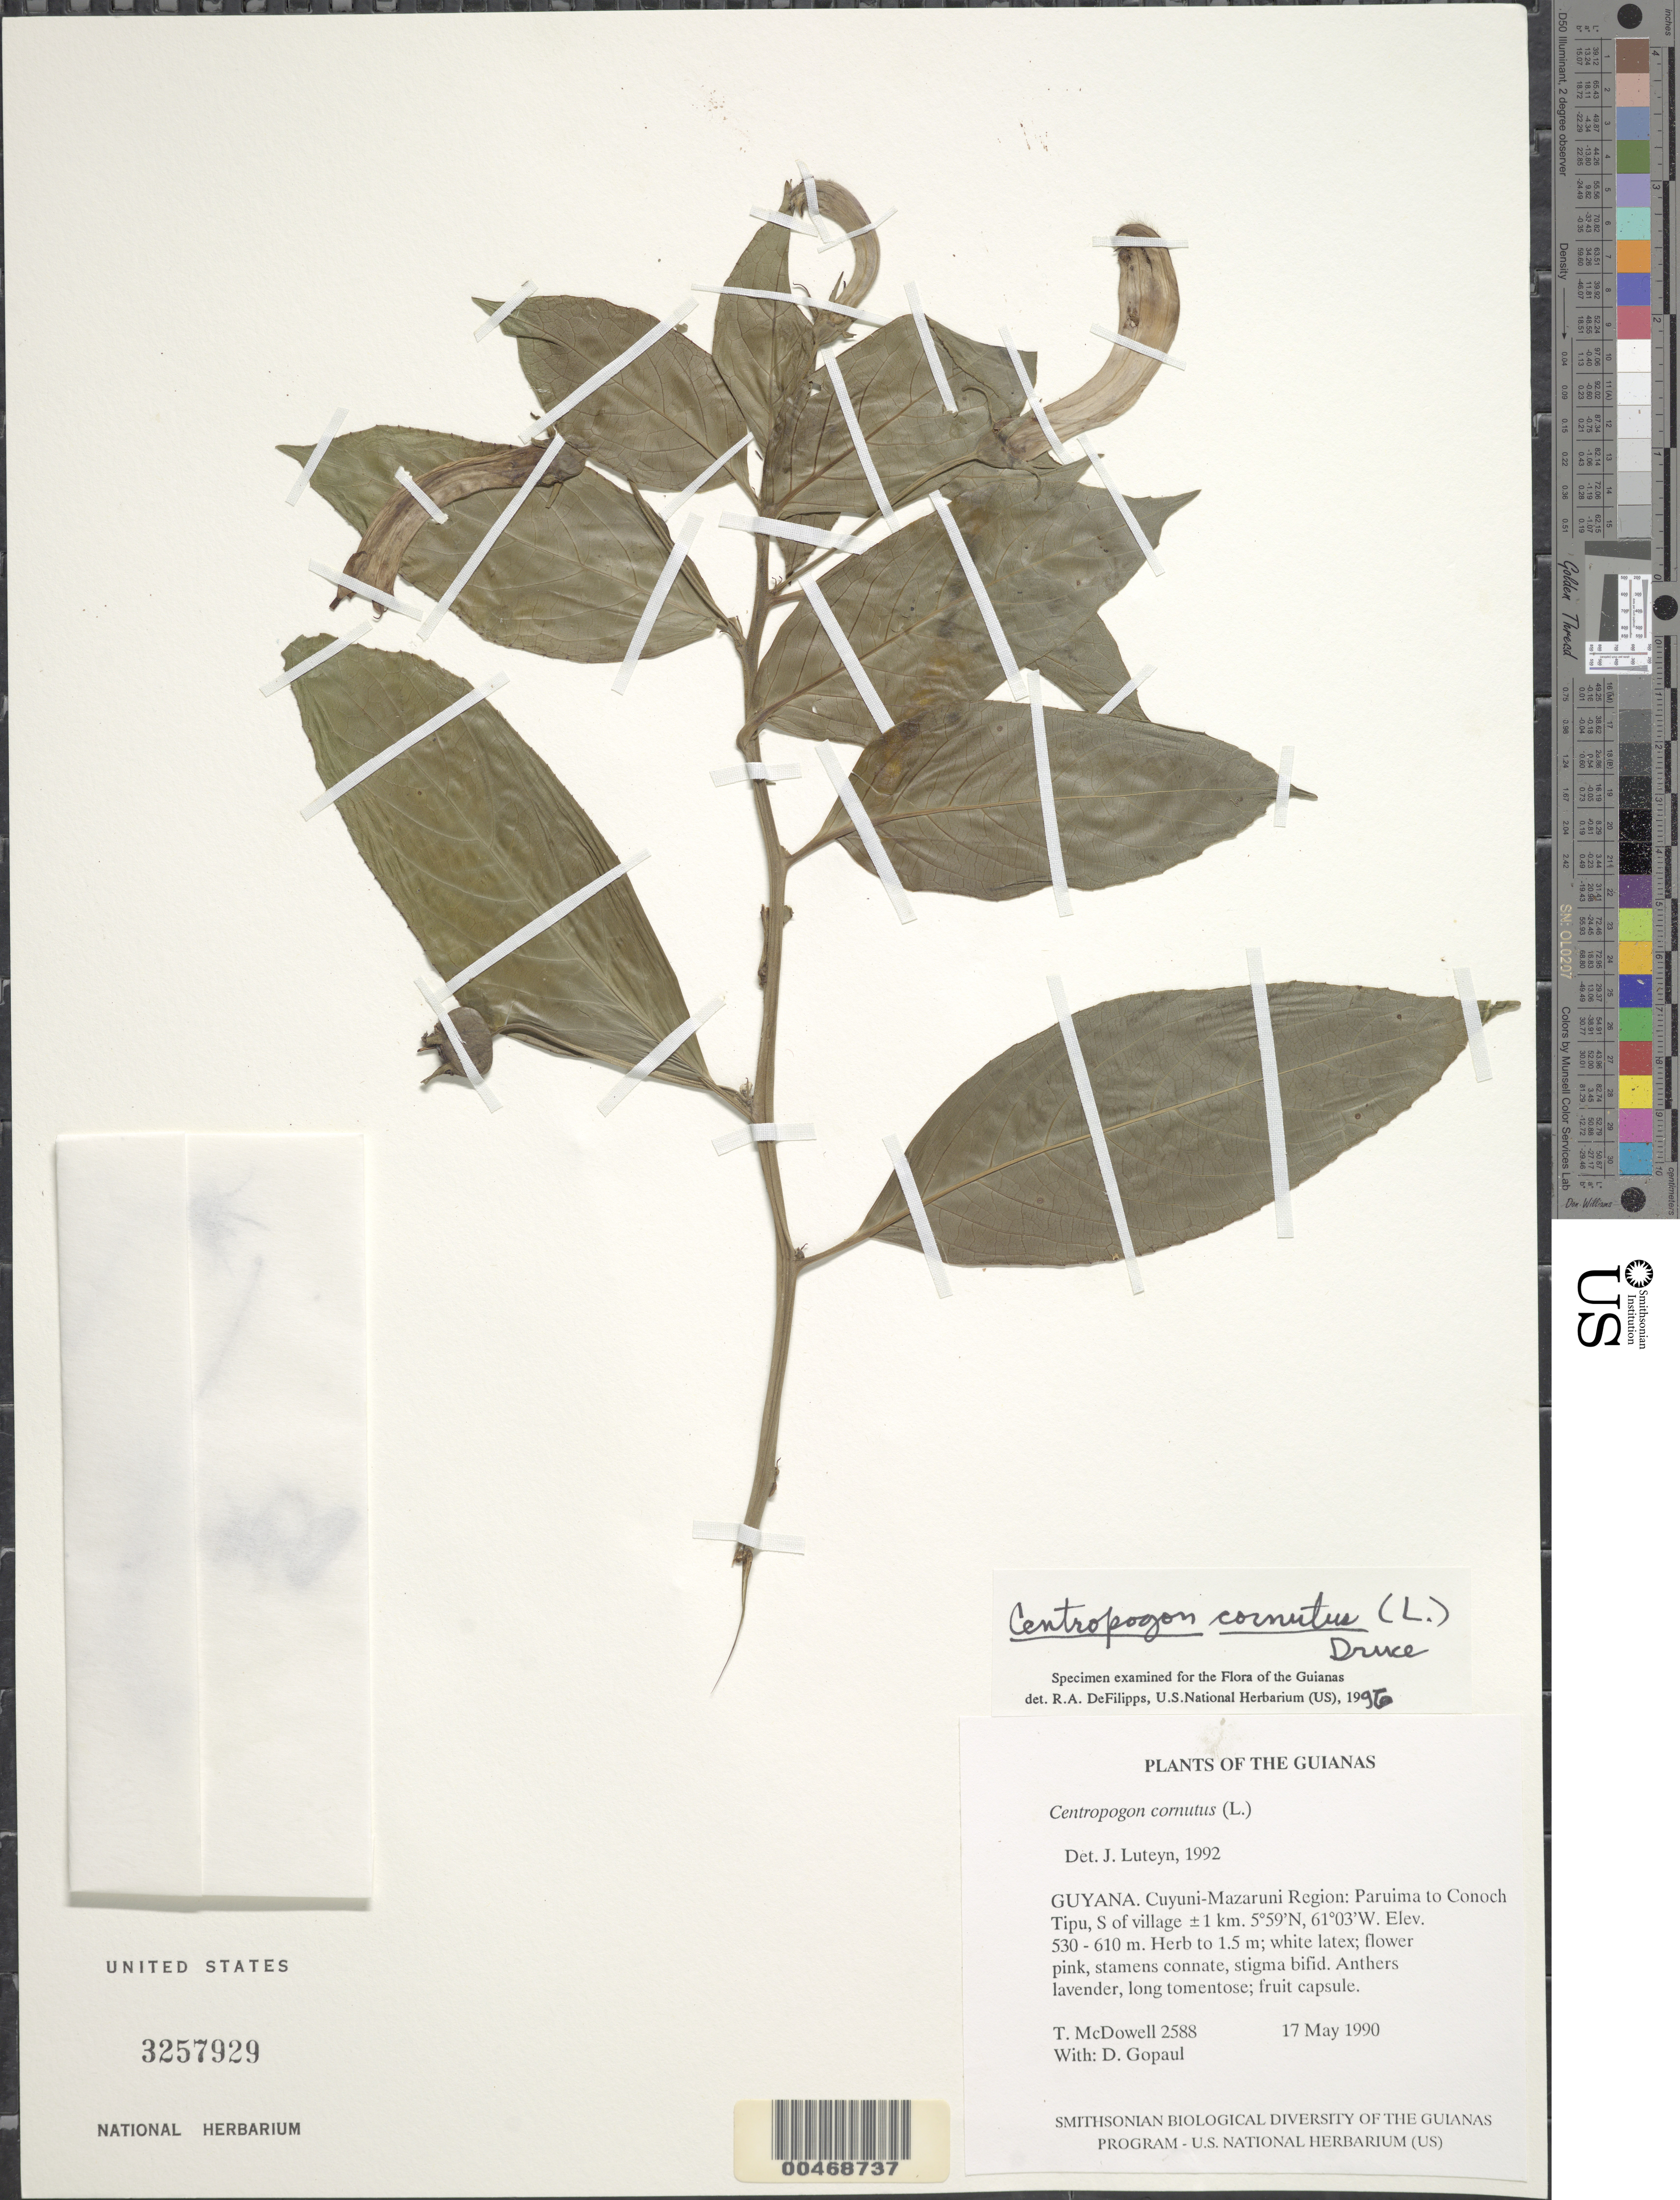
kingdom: Plantae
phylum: Tracheophyta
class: Magnoliopsida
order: Asterales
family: Campanulaceae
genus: Centropogon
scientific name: Centropogon cornutus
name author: (L.) Druce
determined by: DeFilipps, R. A.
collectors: T. McDowell & D. Gopaul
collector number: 2588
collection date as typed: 17 May 1990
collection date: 1990-05-17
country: Guyana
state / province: Cuyuni-Mazaruni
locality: Paruima to Conoch Tipu, S of village ±1 km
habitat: Disturbed farmed hillside with regrowth forest; old forest on hilltop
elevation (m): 530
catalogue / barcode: US 3257929